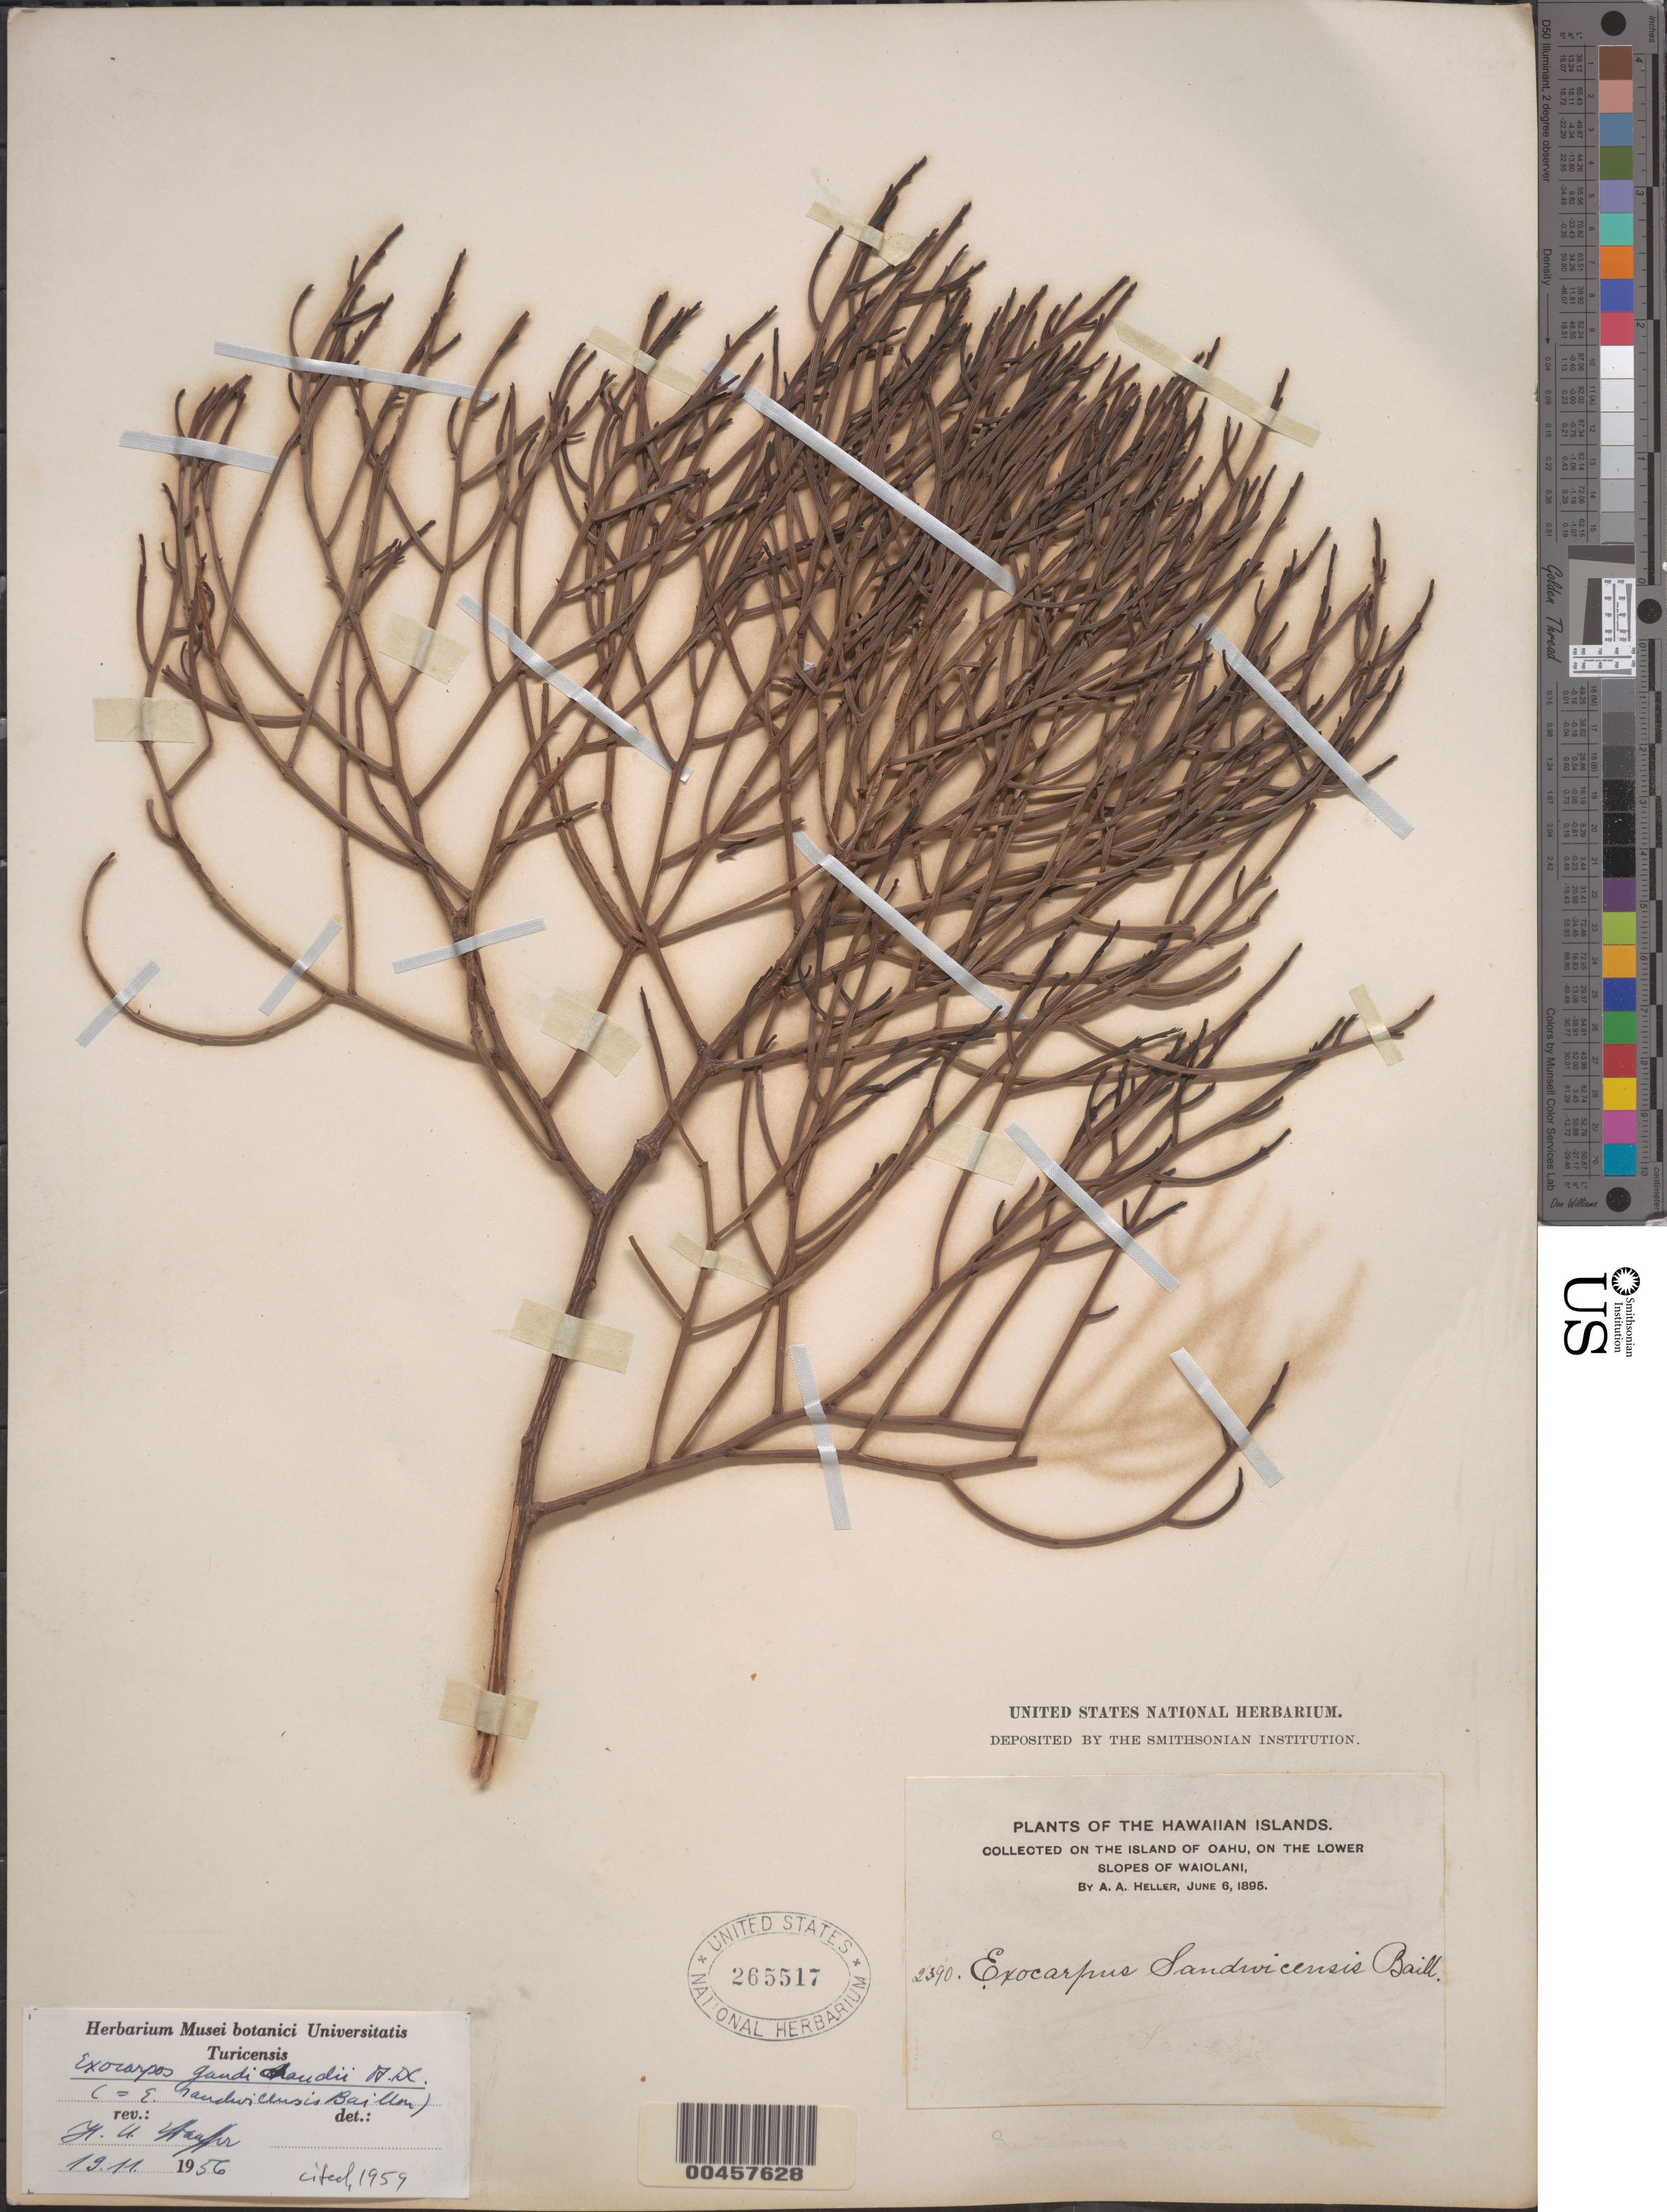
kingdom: Plantae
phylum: Tracheophyta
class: Magnoliopsida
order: Santalales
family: Santalaceae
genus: Exocarpos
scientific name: Exocarpos gaudichaudii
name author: A. DC.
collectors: A. A. Heller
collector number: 2390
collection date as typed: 6 Jun 1895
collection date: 1895-06-06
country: United States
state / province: Hawaii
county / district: Honolulu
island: Oahu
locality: On the lower slopes of Waiolani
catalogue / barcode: US 265517